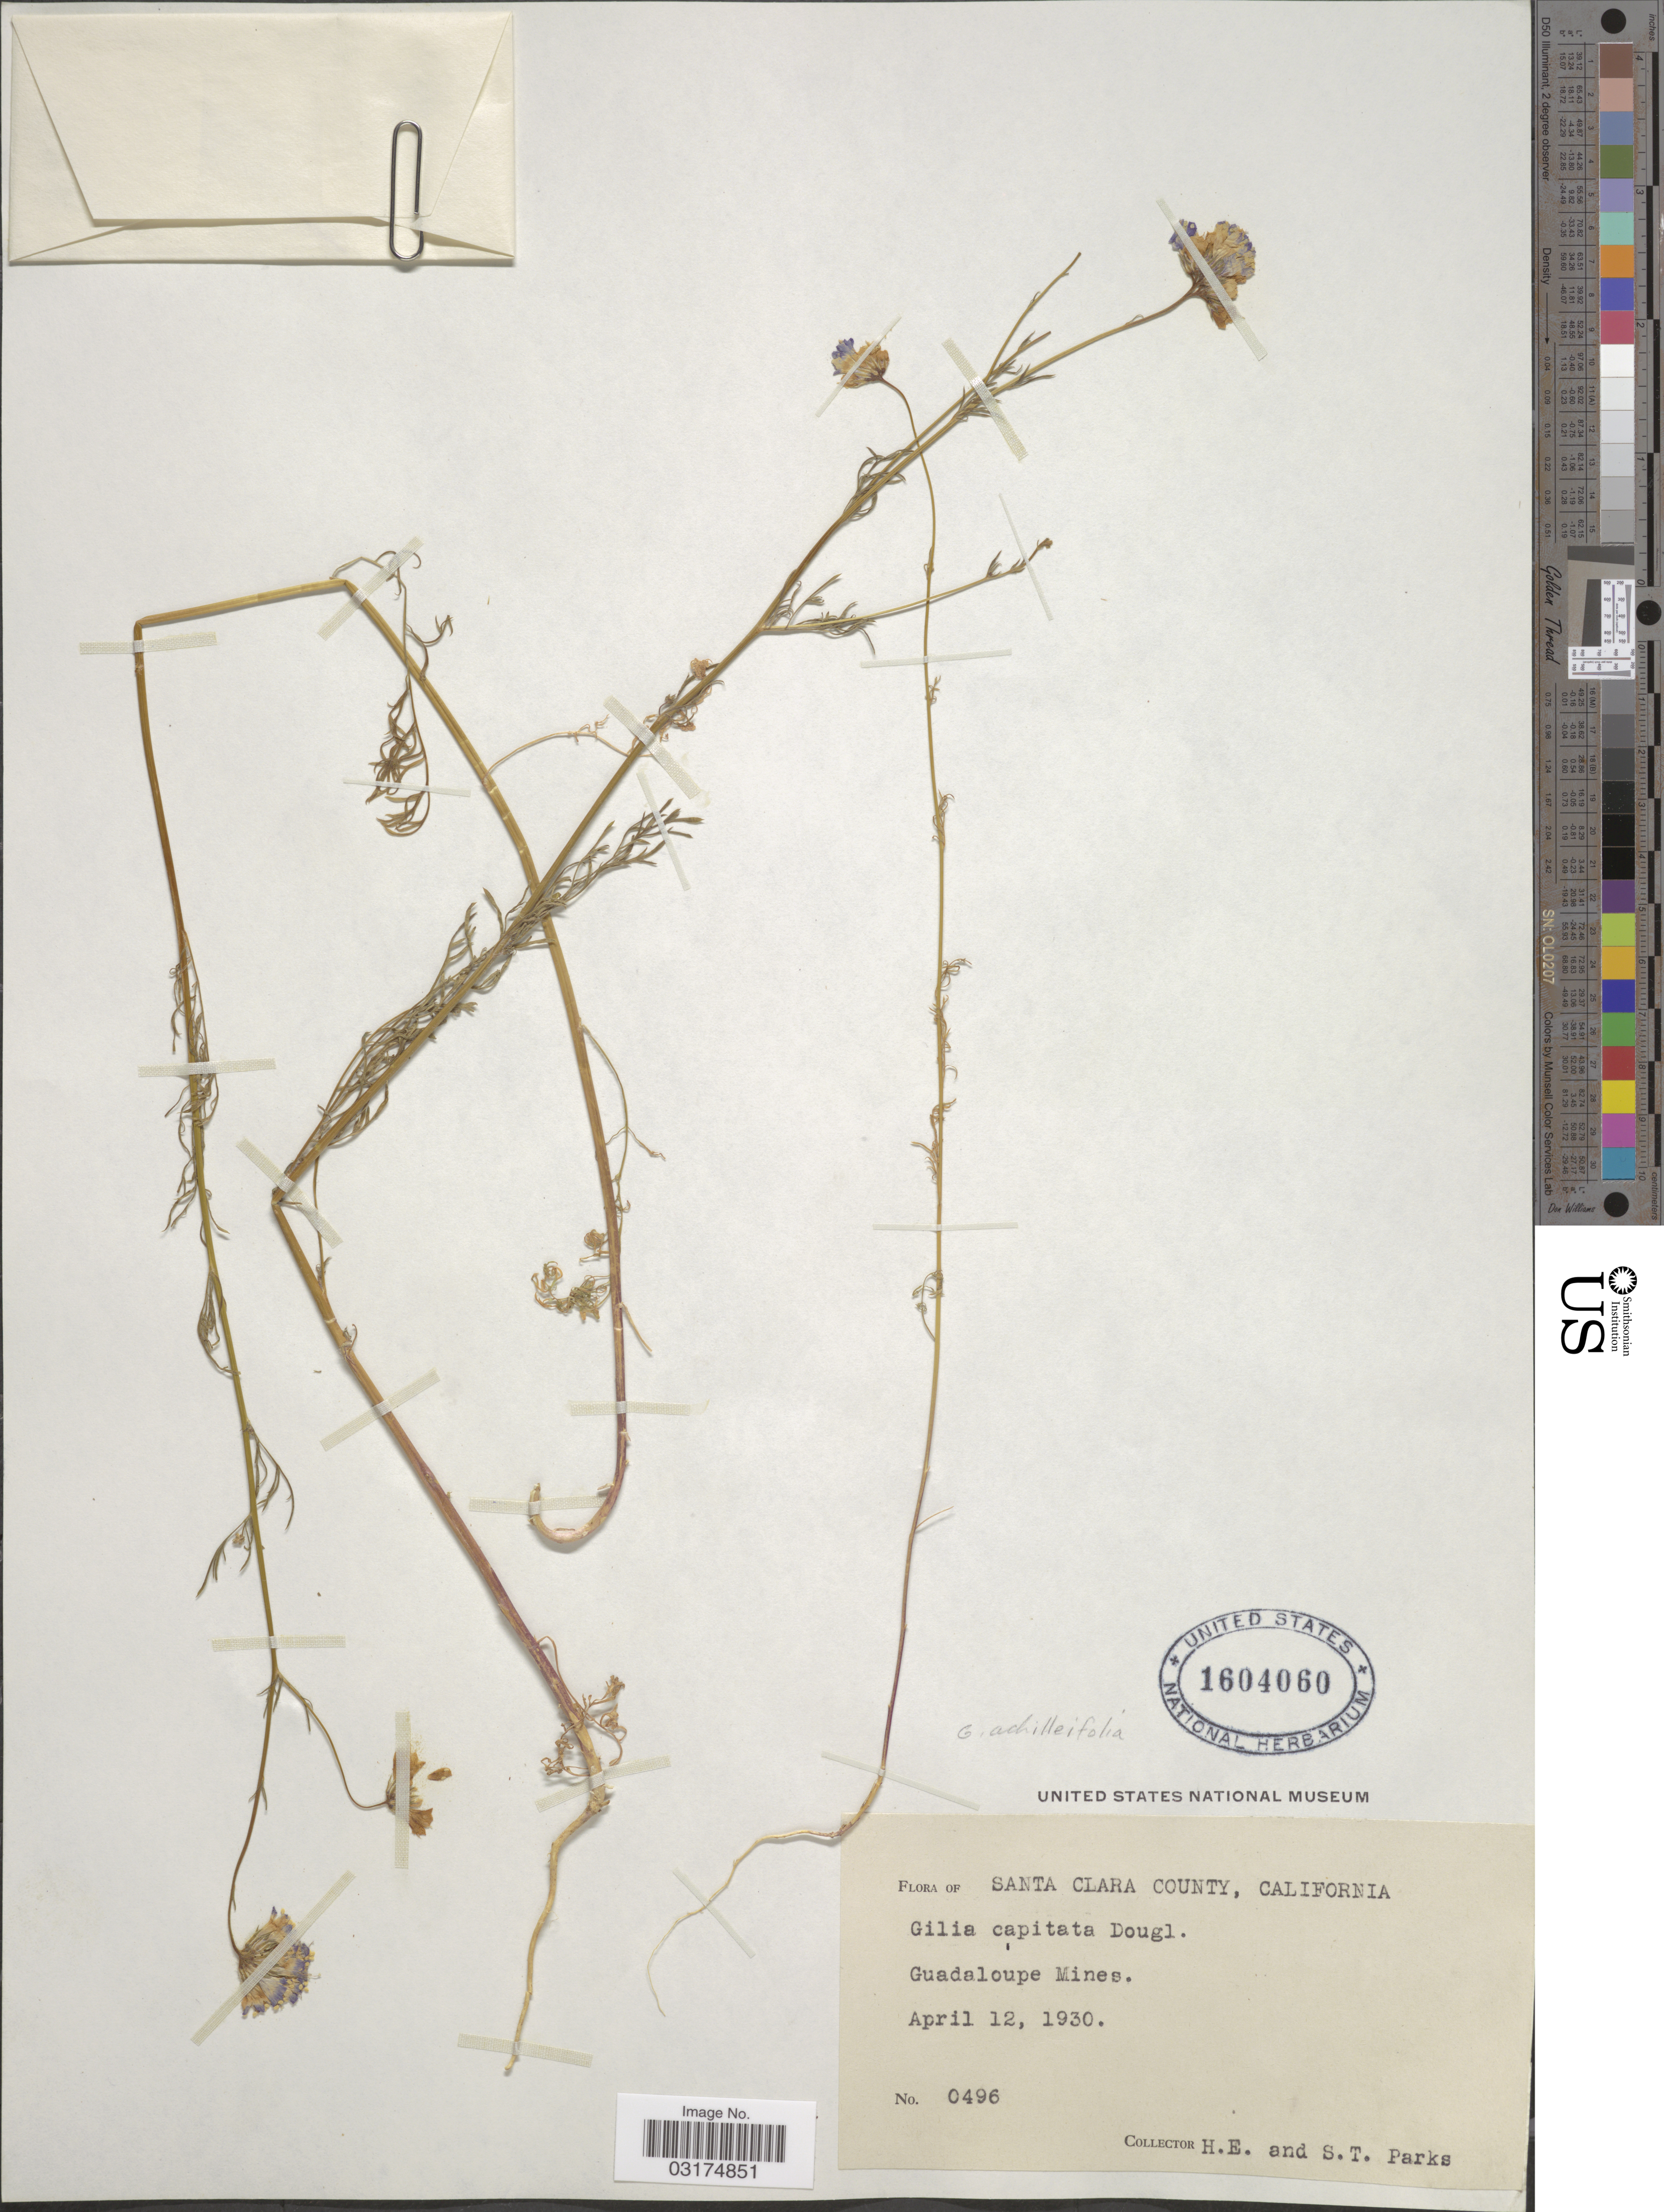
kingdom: Plantae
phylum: Tracheophyta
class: Magnoliopsida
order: Ericales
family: Polemoniaceae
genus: Gilia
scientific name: Gilia achilleifolia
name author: Benth.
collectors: H. E. Parks & S. Parks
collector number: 0496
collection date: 1930-04-12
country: United States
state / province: California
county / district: Santa Clara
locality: Santa Clara County. Guadaloupe Mines.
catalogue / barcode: US 1604060